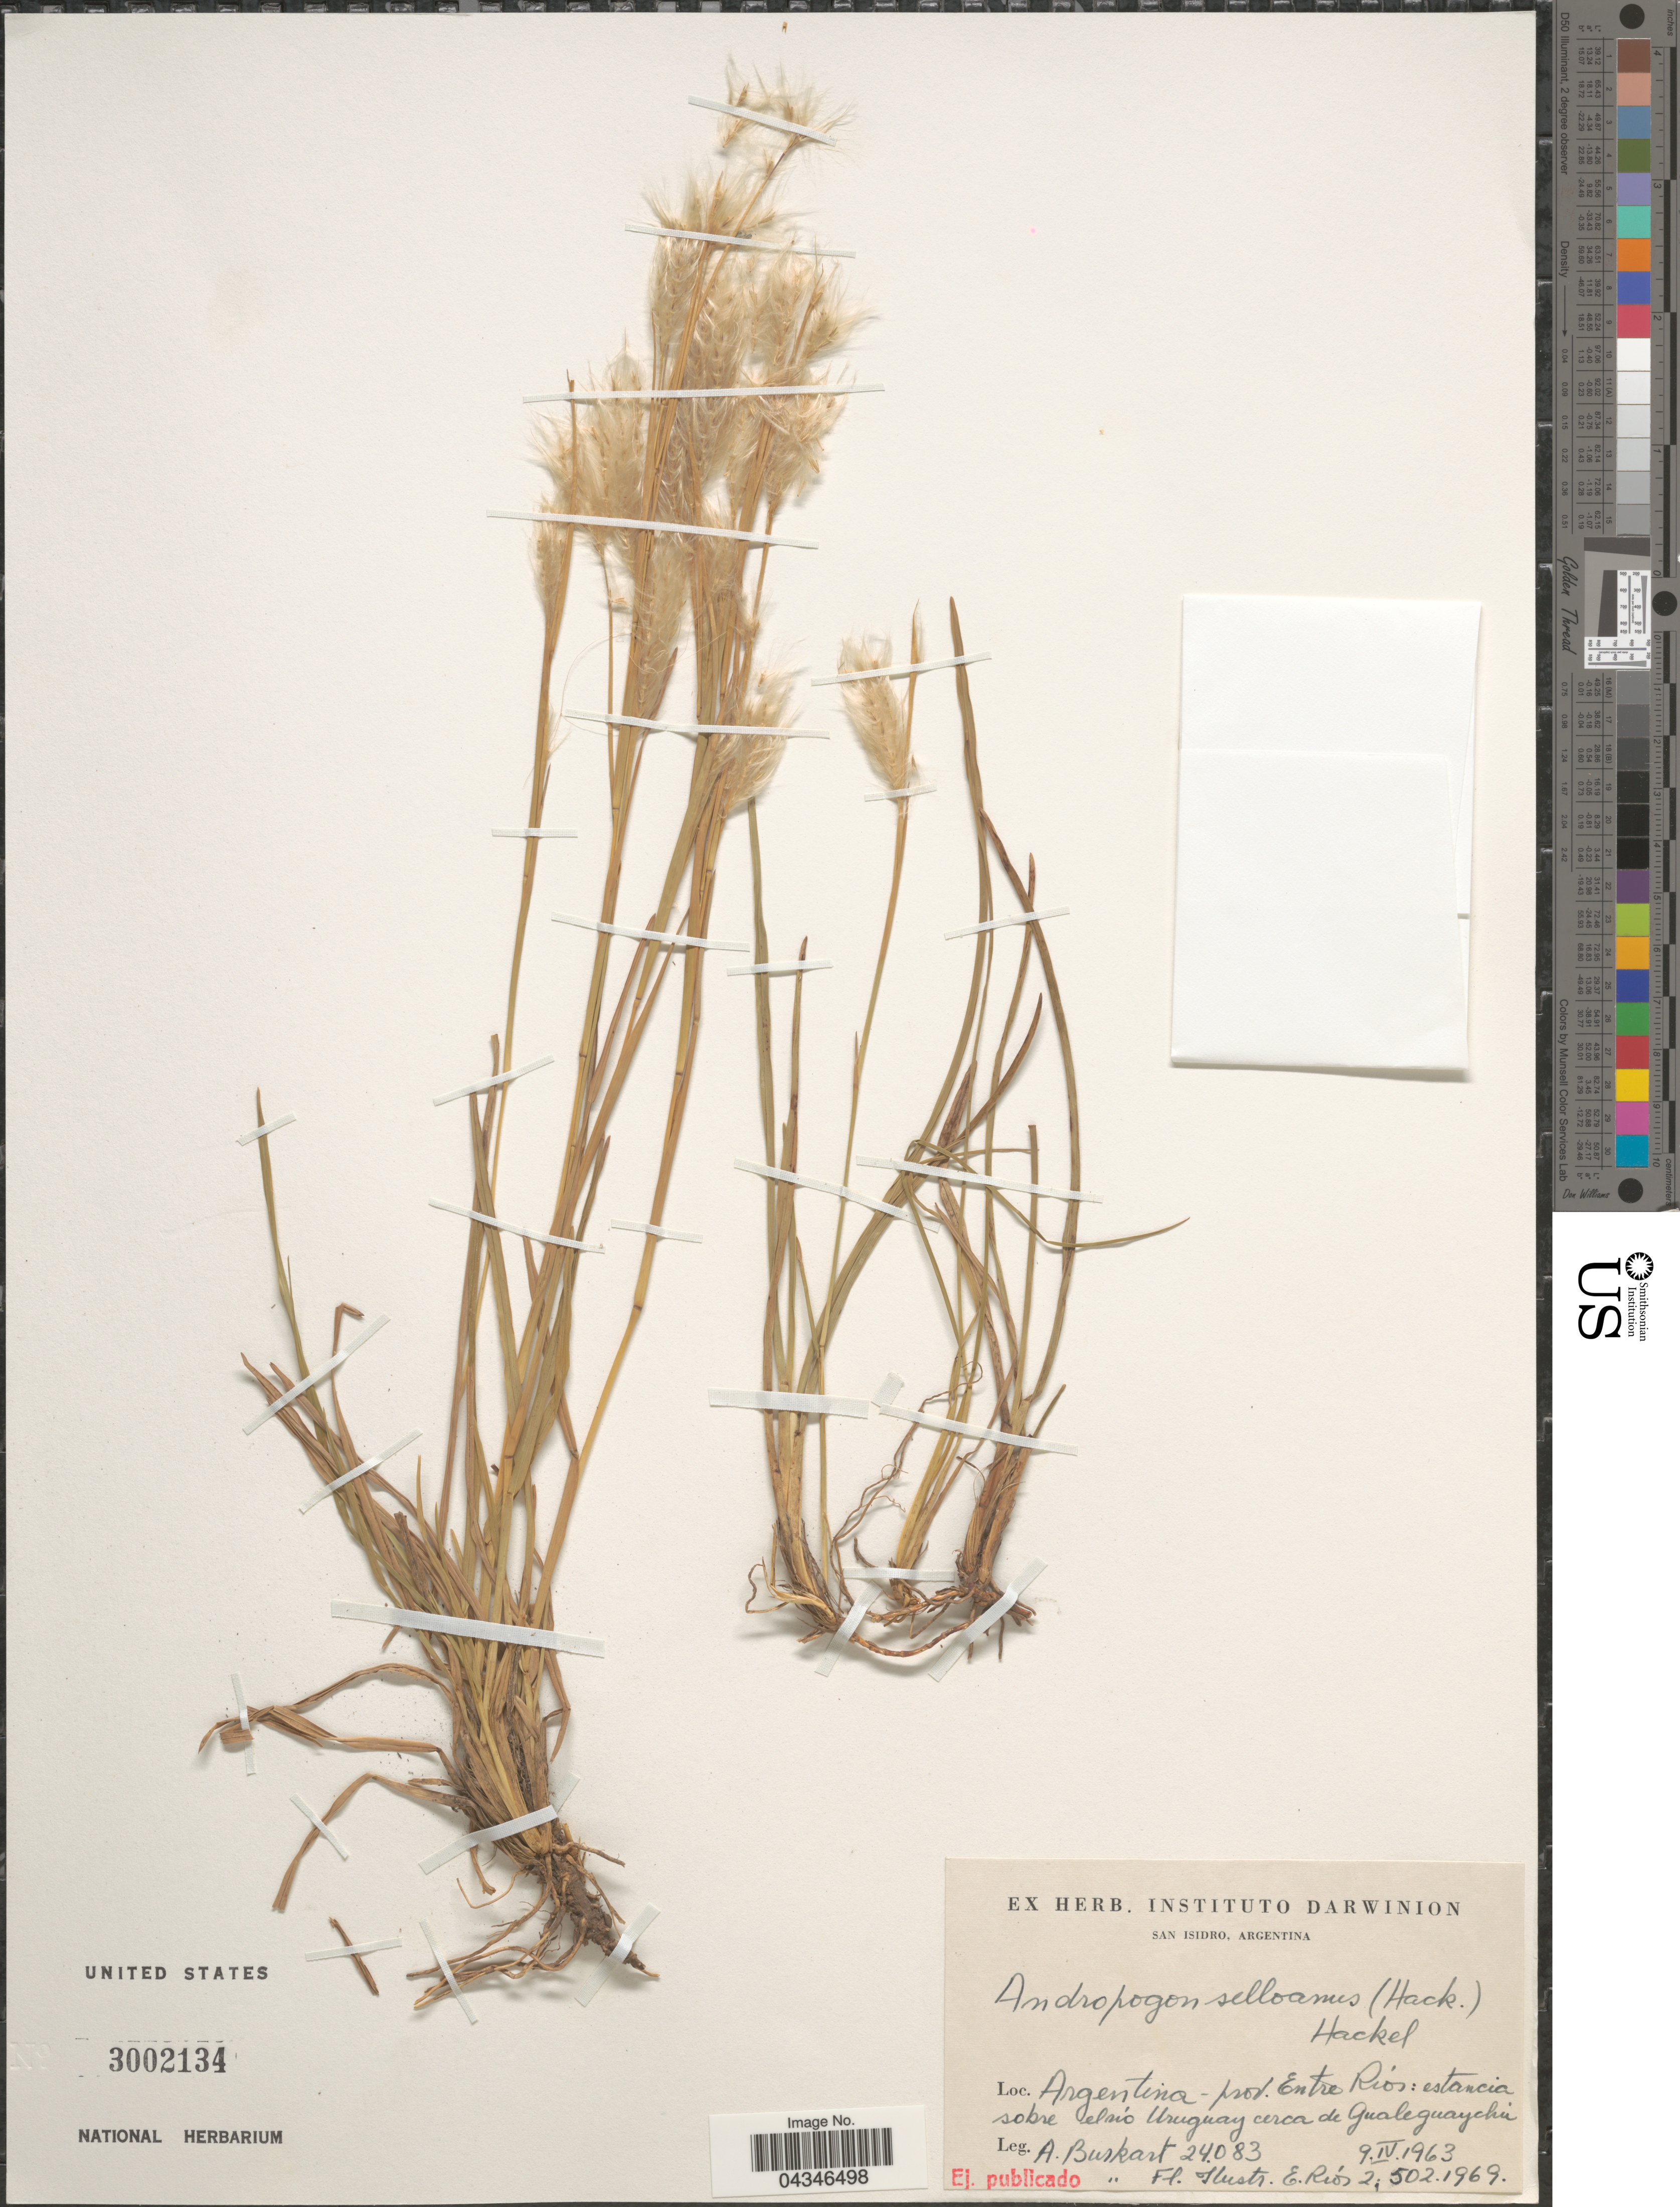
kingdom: Plantae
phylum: Tracheophyta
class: Liliopsida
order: Poales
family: Poaceae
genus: Andropogon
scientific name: Andropogon selloanus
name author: (Hack.) Hack.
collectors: A. E. Burkart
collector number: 24083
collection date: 1963-04-09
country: Argentina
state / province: Entre Rios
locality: Estancia sobre elnó Uruguay cerca de Gualeguaychú.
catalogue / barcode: US 3002134